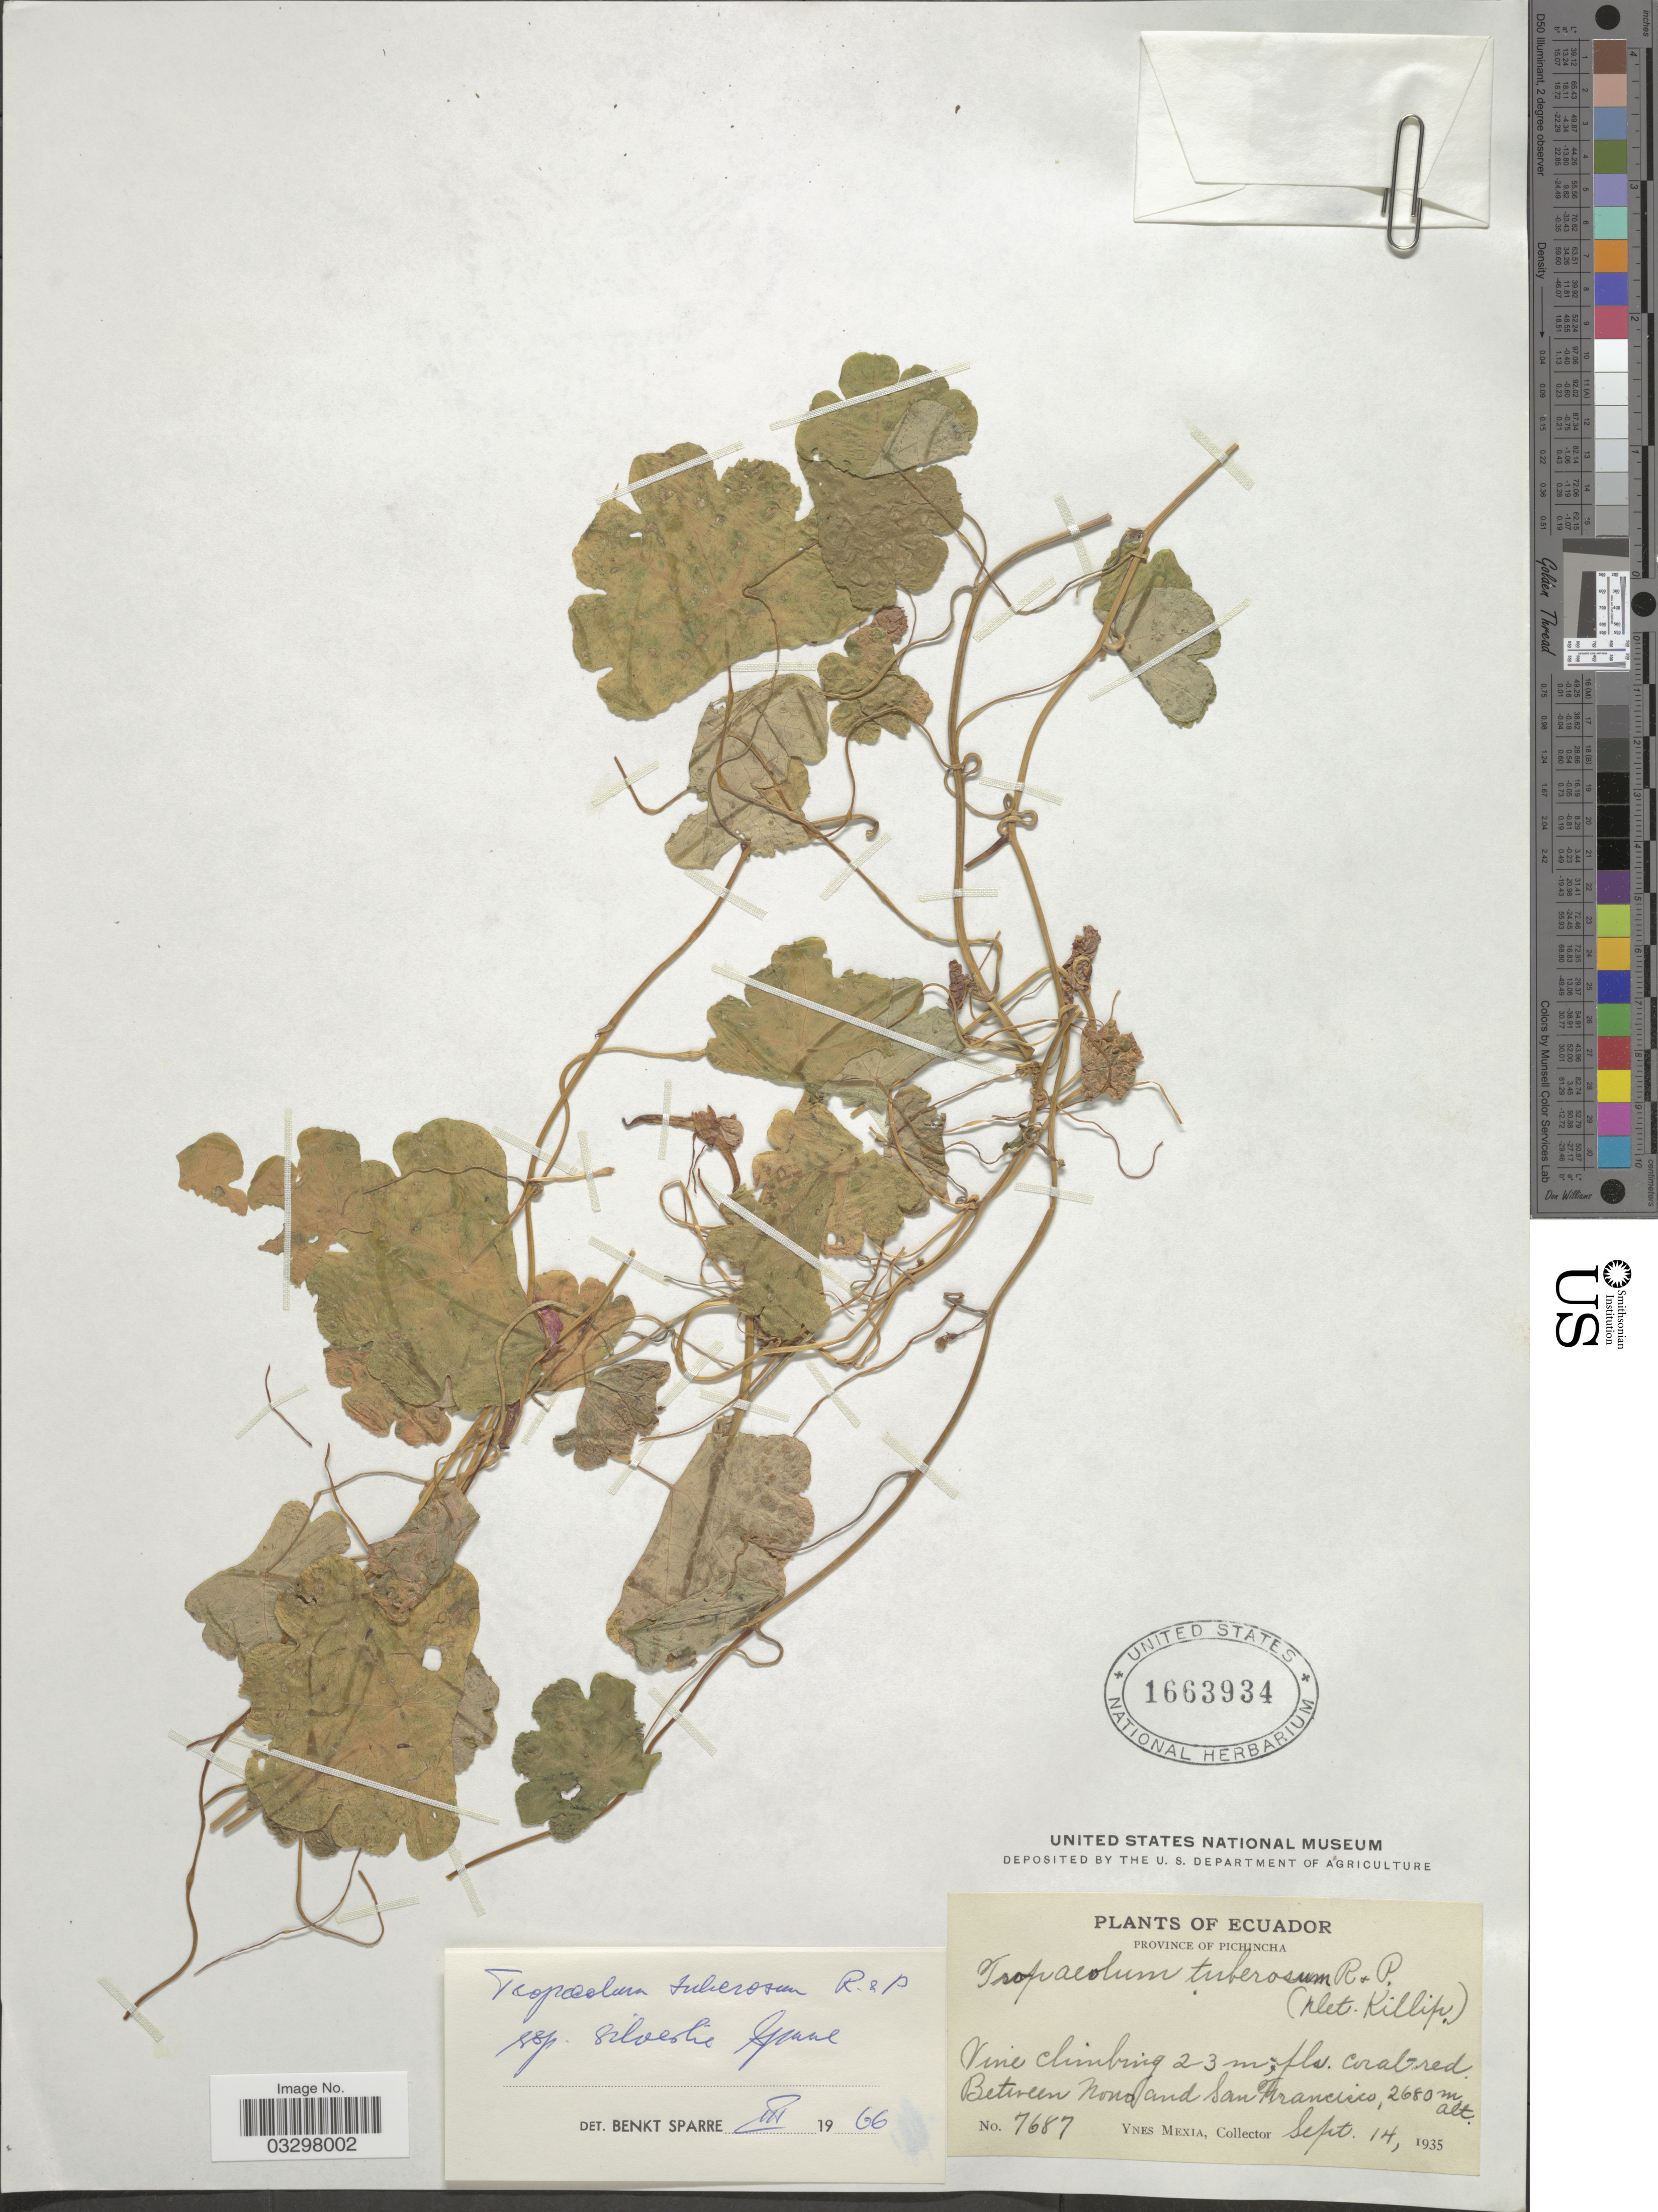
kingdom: Plantae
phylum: Tracheophyta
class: Magnoliopsida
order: Brassicales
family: Tropaeolaceae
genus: Tropaeolum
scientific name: Tropaeolum tuberosum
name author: Ruiz & Pav.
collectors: Y. Mexia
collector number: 7687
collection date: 1935-09-14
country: Ecuador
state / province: Pichincha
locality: Between Nono and San Francisco.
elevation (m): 2680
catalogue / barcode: US 1663934